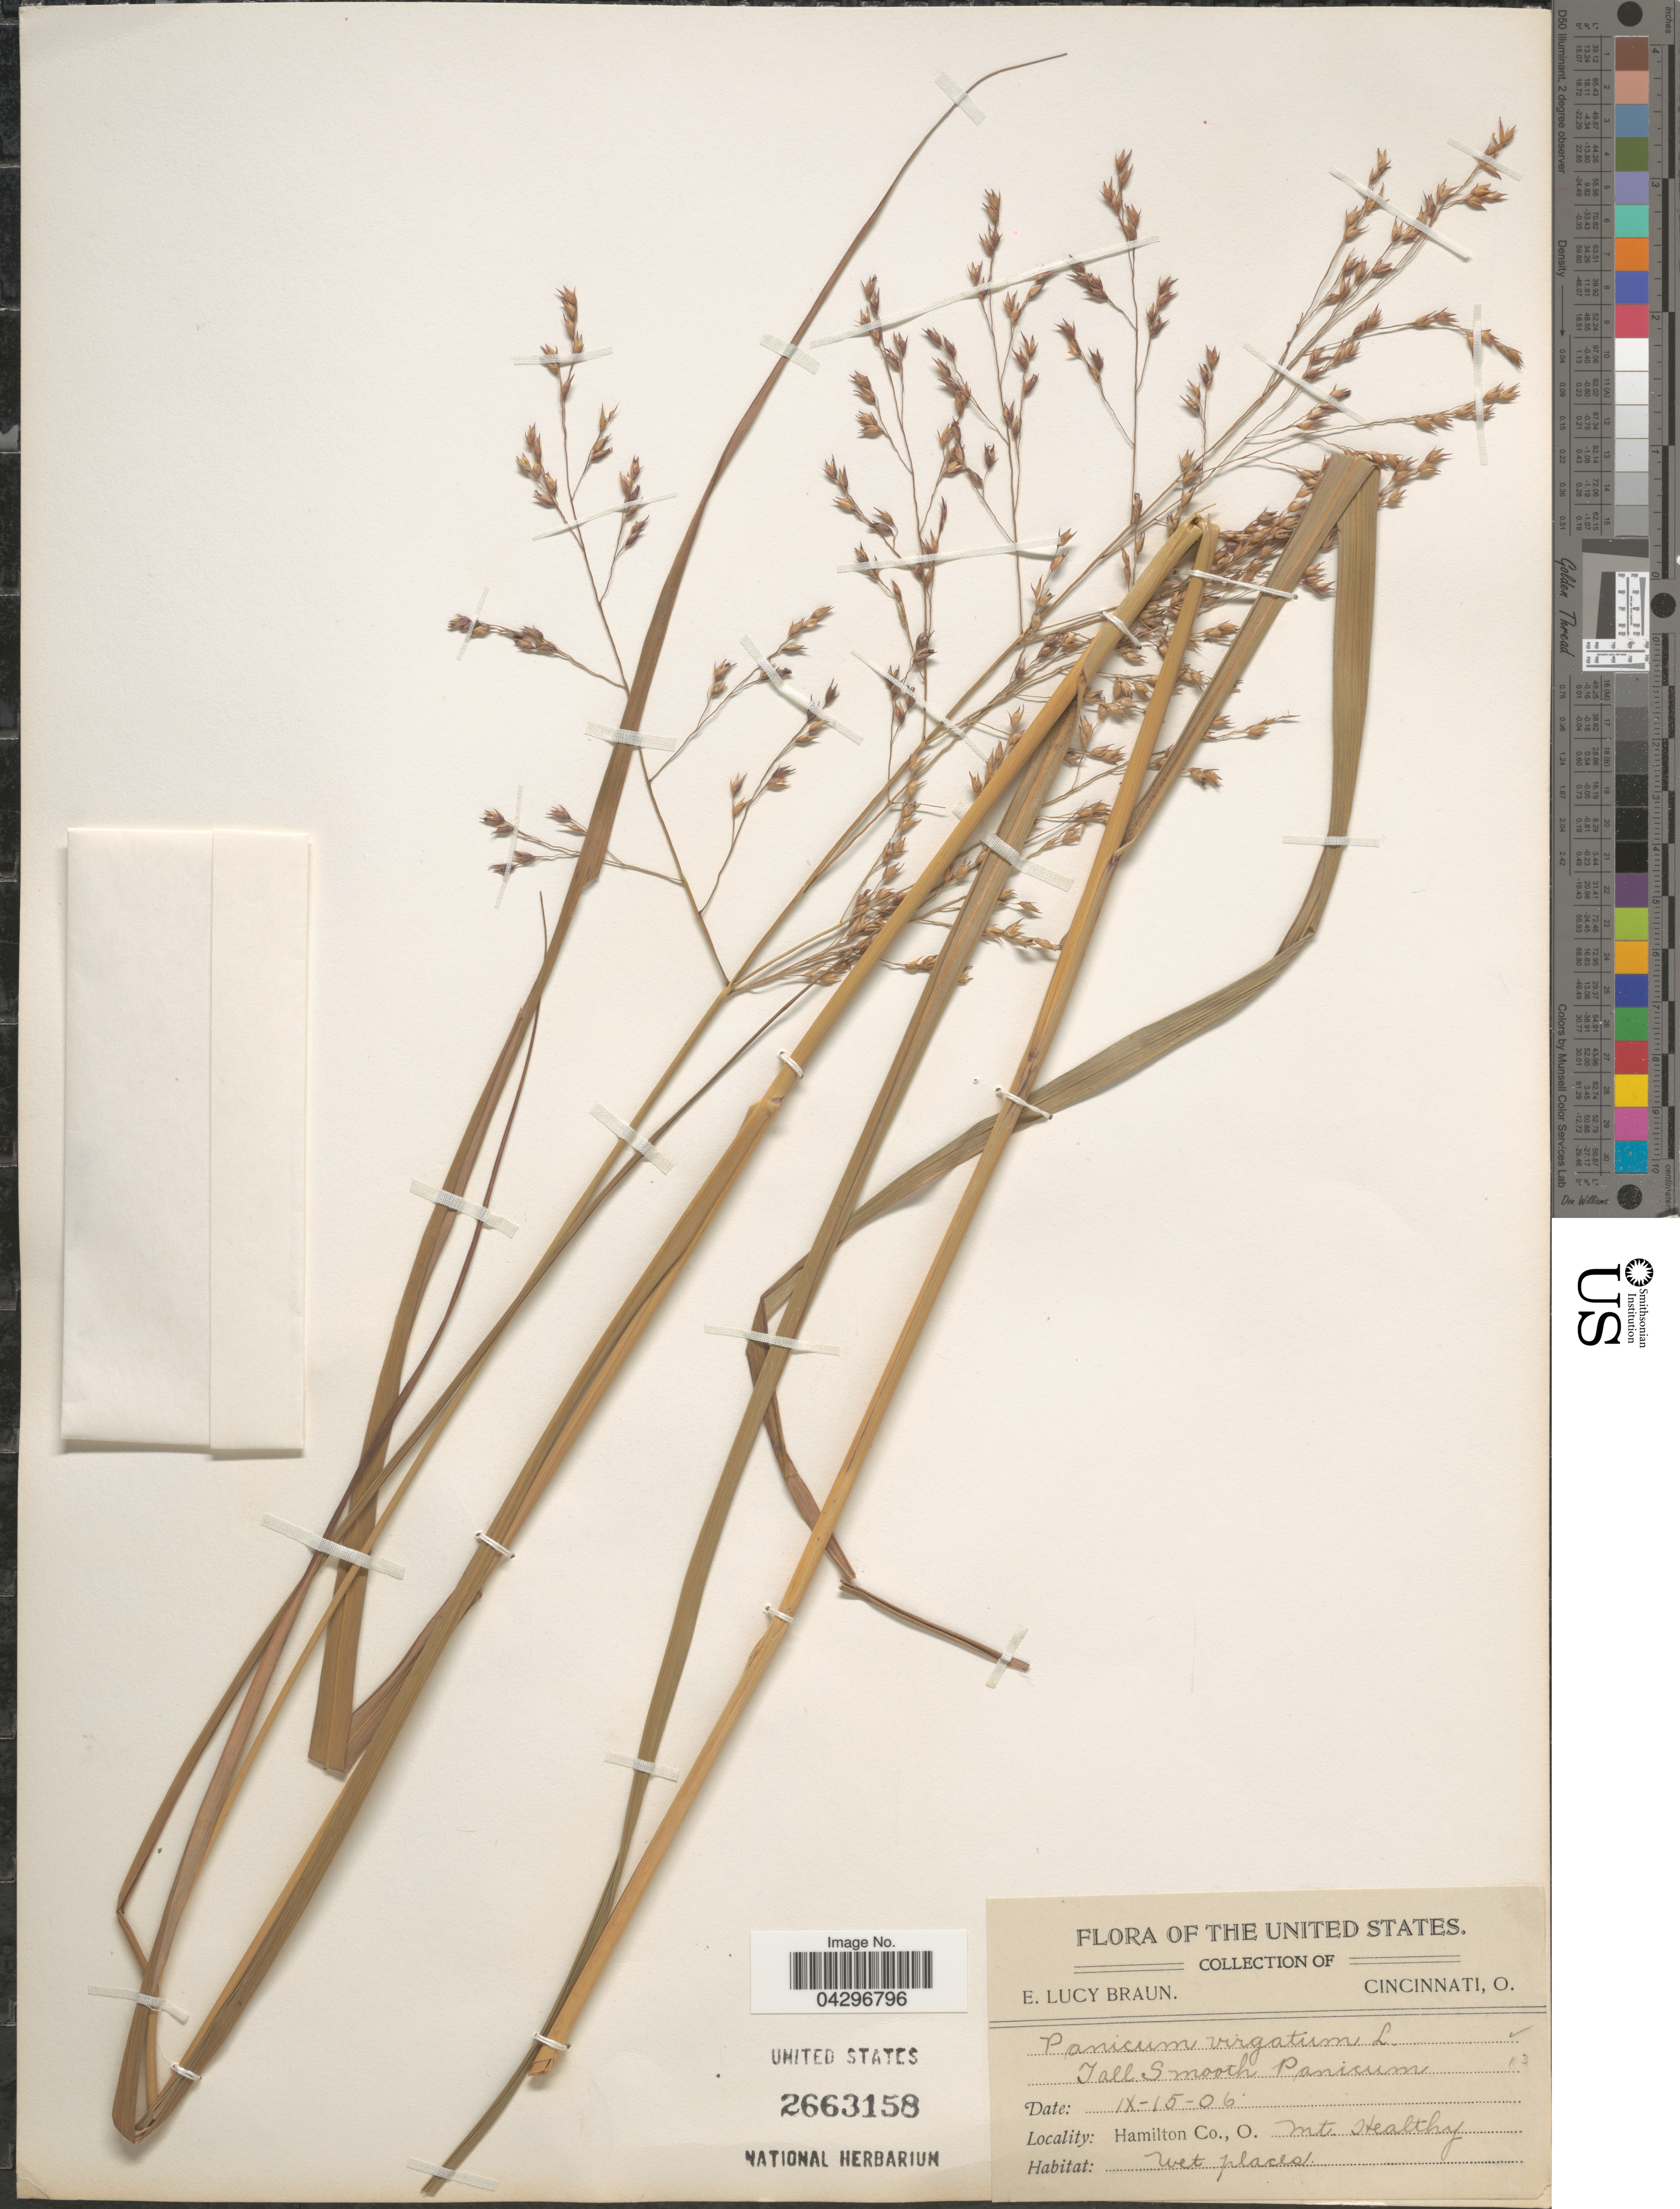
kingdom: Plantae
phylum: Tracheophyta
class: Liliopsida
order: Poales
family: Poaceae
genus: Panicum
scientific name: Panicum virgatum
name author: L.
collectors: E. L. Braun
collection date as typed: Transcribed d/m/y: 15/9/6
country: United States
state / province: Ohio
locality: Hamilton Co. Mt. Healthy.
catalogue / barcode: US 2663158